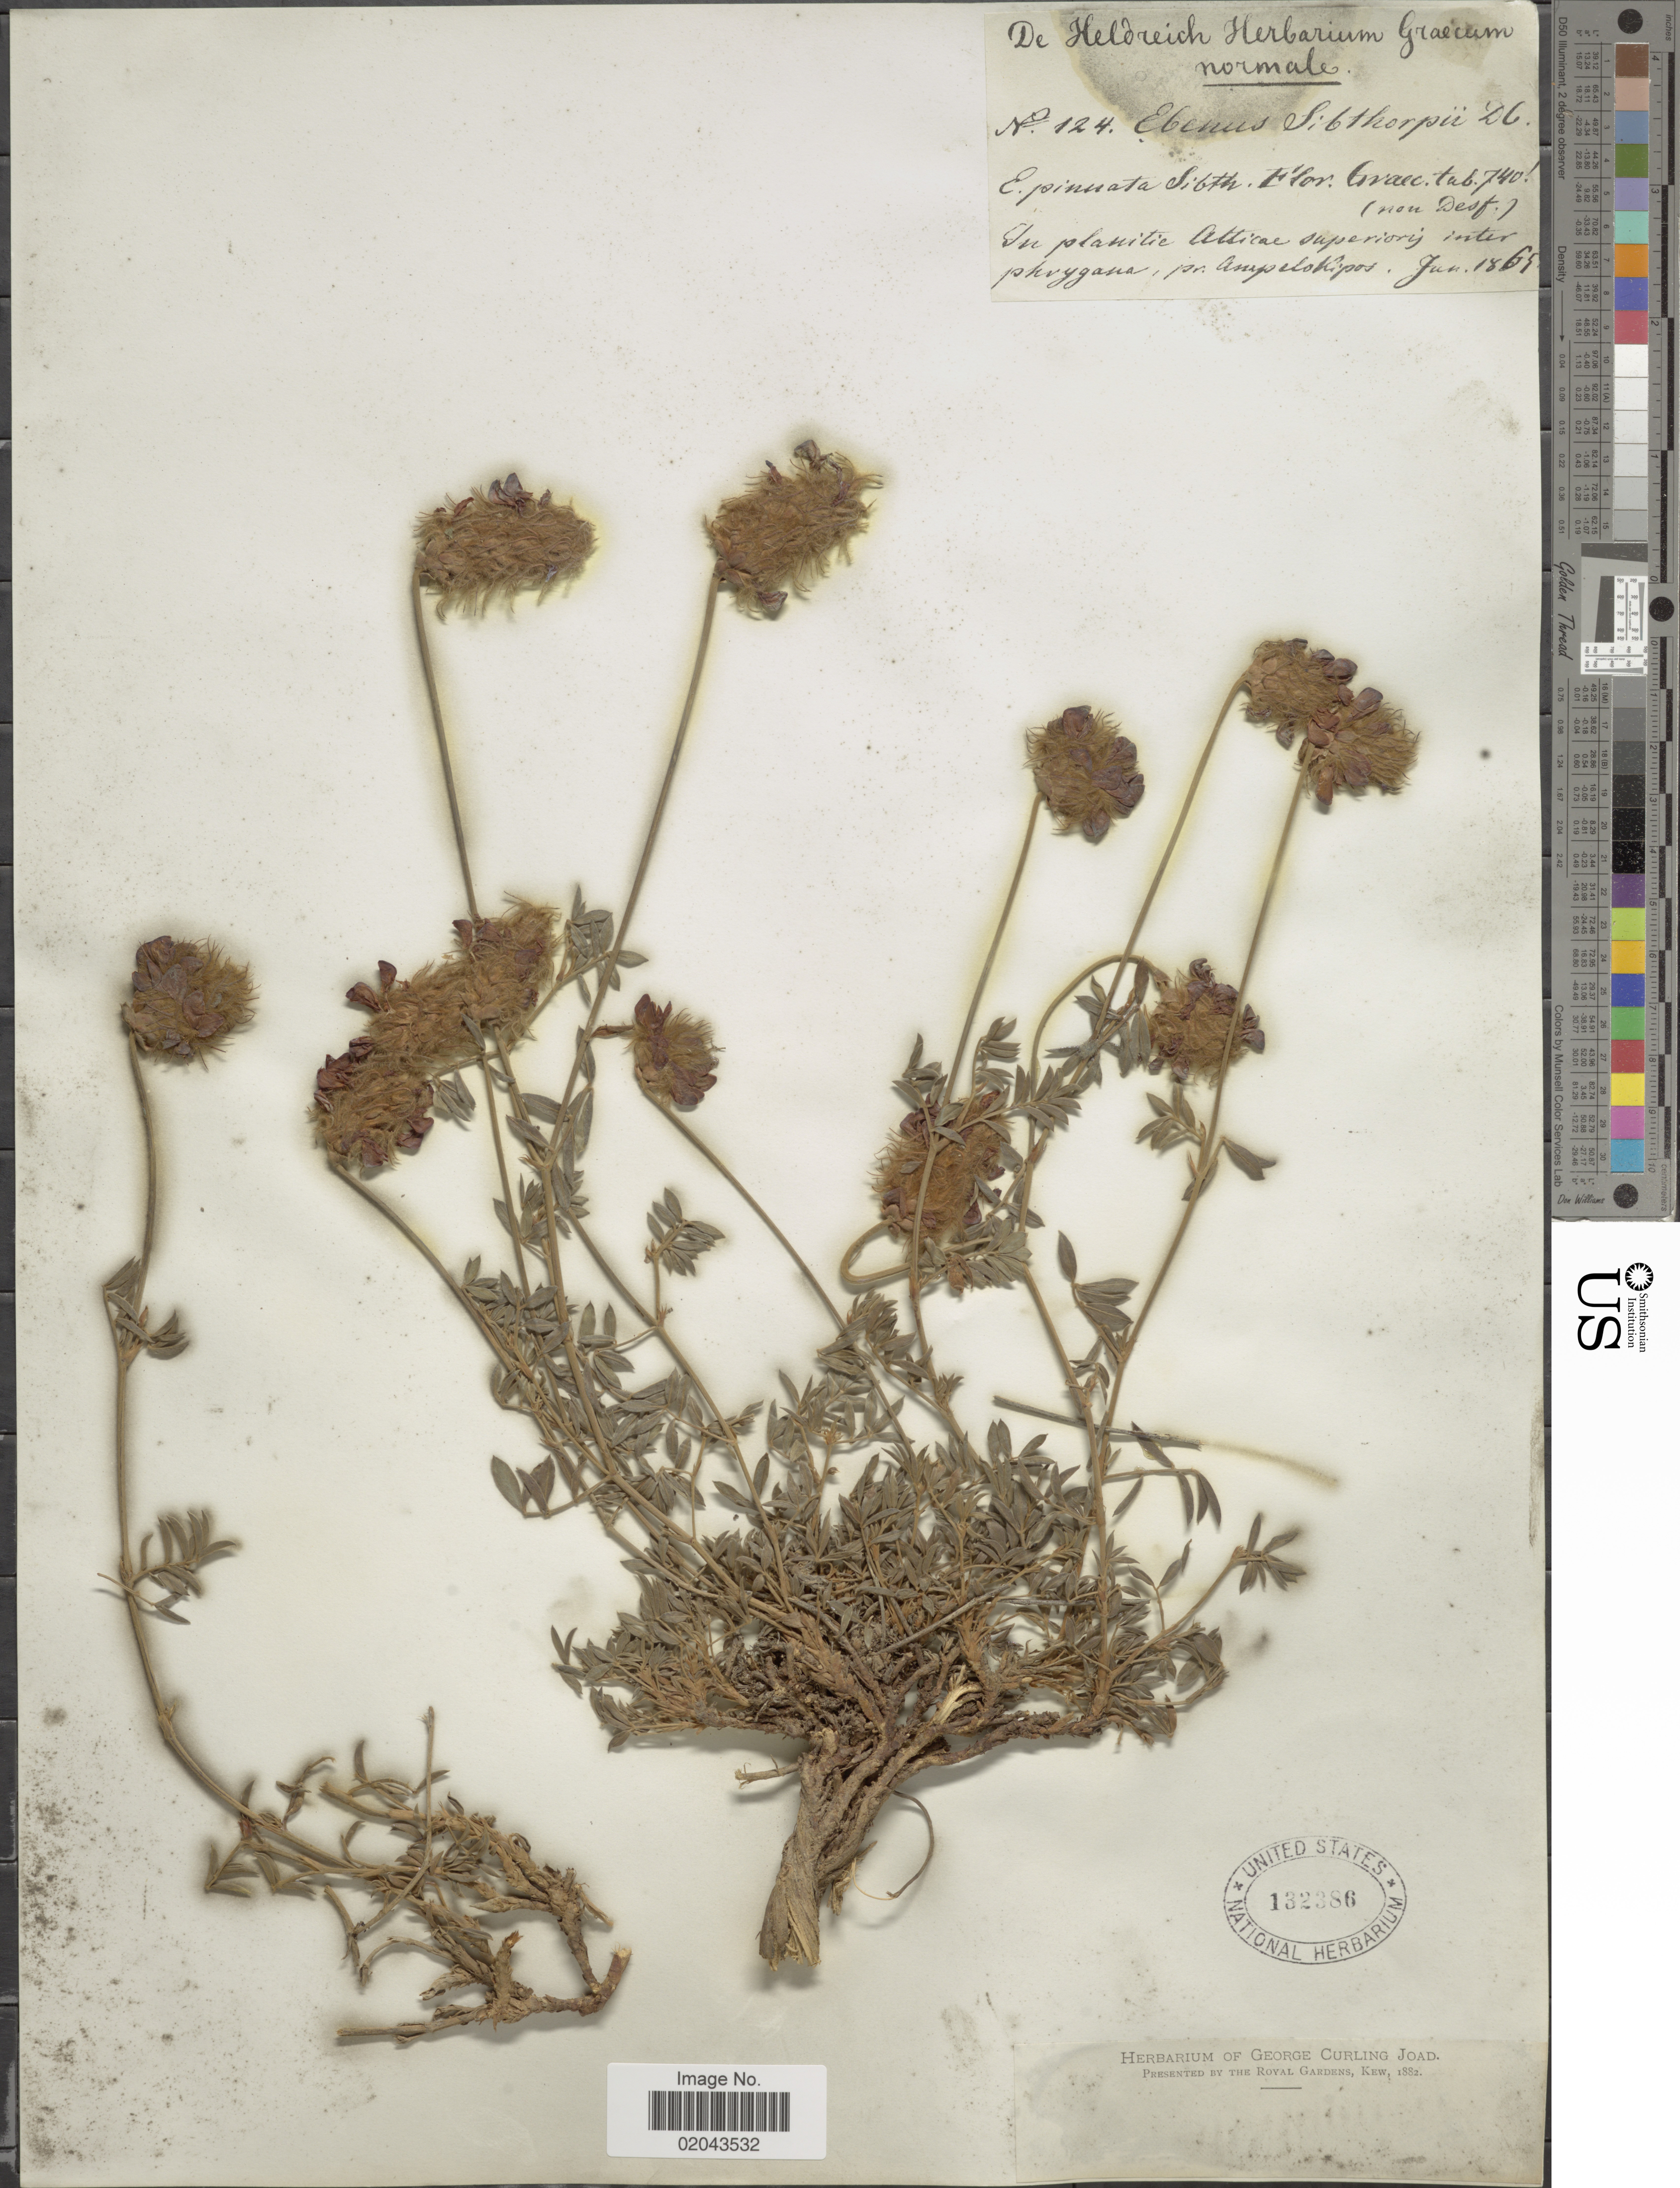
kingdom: Plantae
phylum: Tracheophyta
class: Magnoliopsida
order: Fabales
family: Fabaceae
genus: Ebenus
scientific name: Ebenus sibthorpii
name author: DC.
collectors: -. De Heldreich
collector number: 124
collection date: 1869-06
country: Greece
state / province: Attica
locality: En planitie Atticae superioris inter phrygana, pr. Ampelokipos.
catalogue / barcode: US 132386